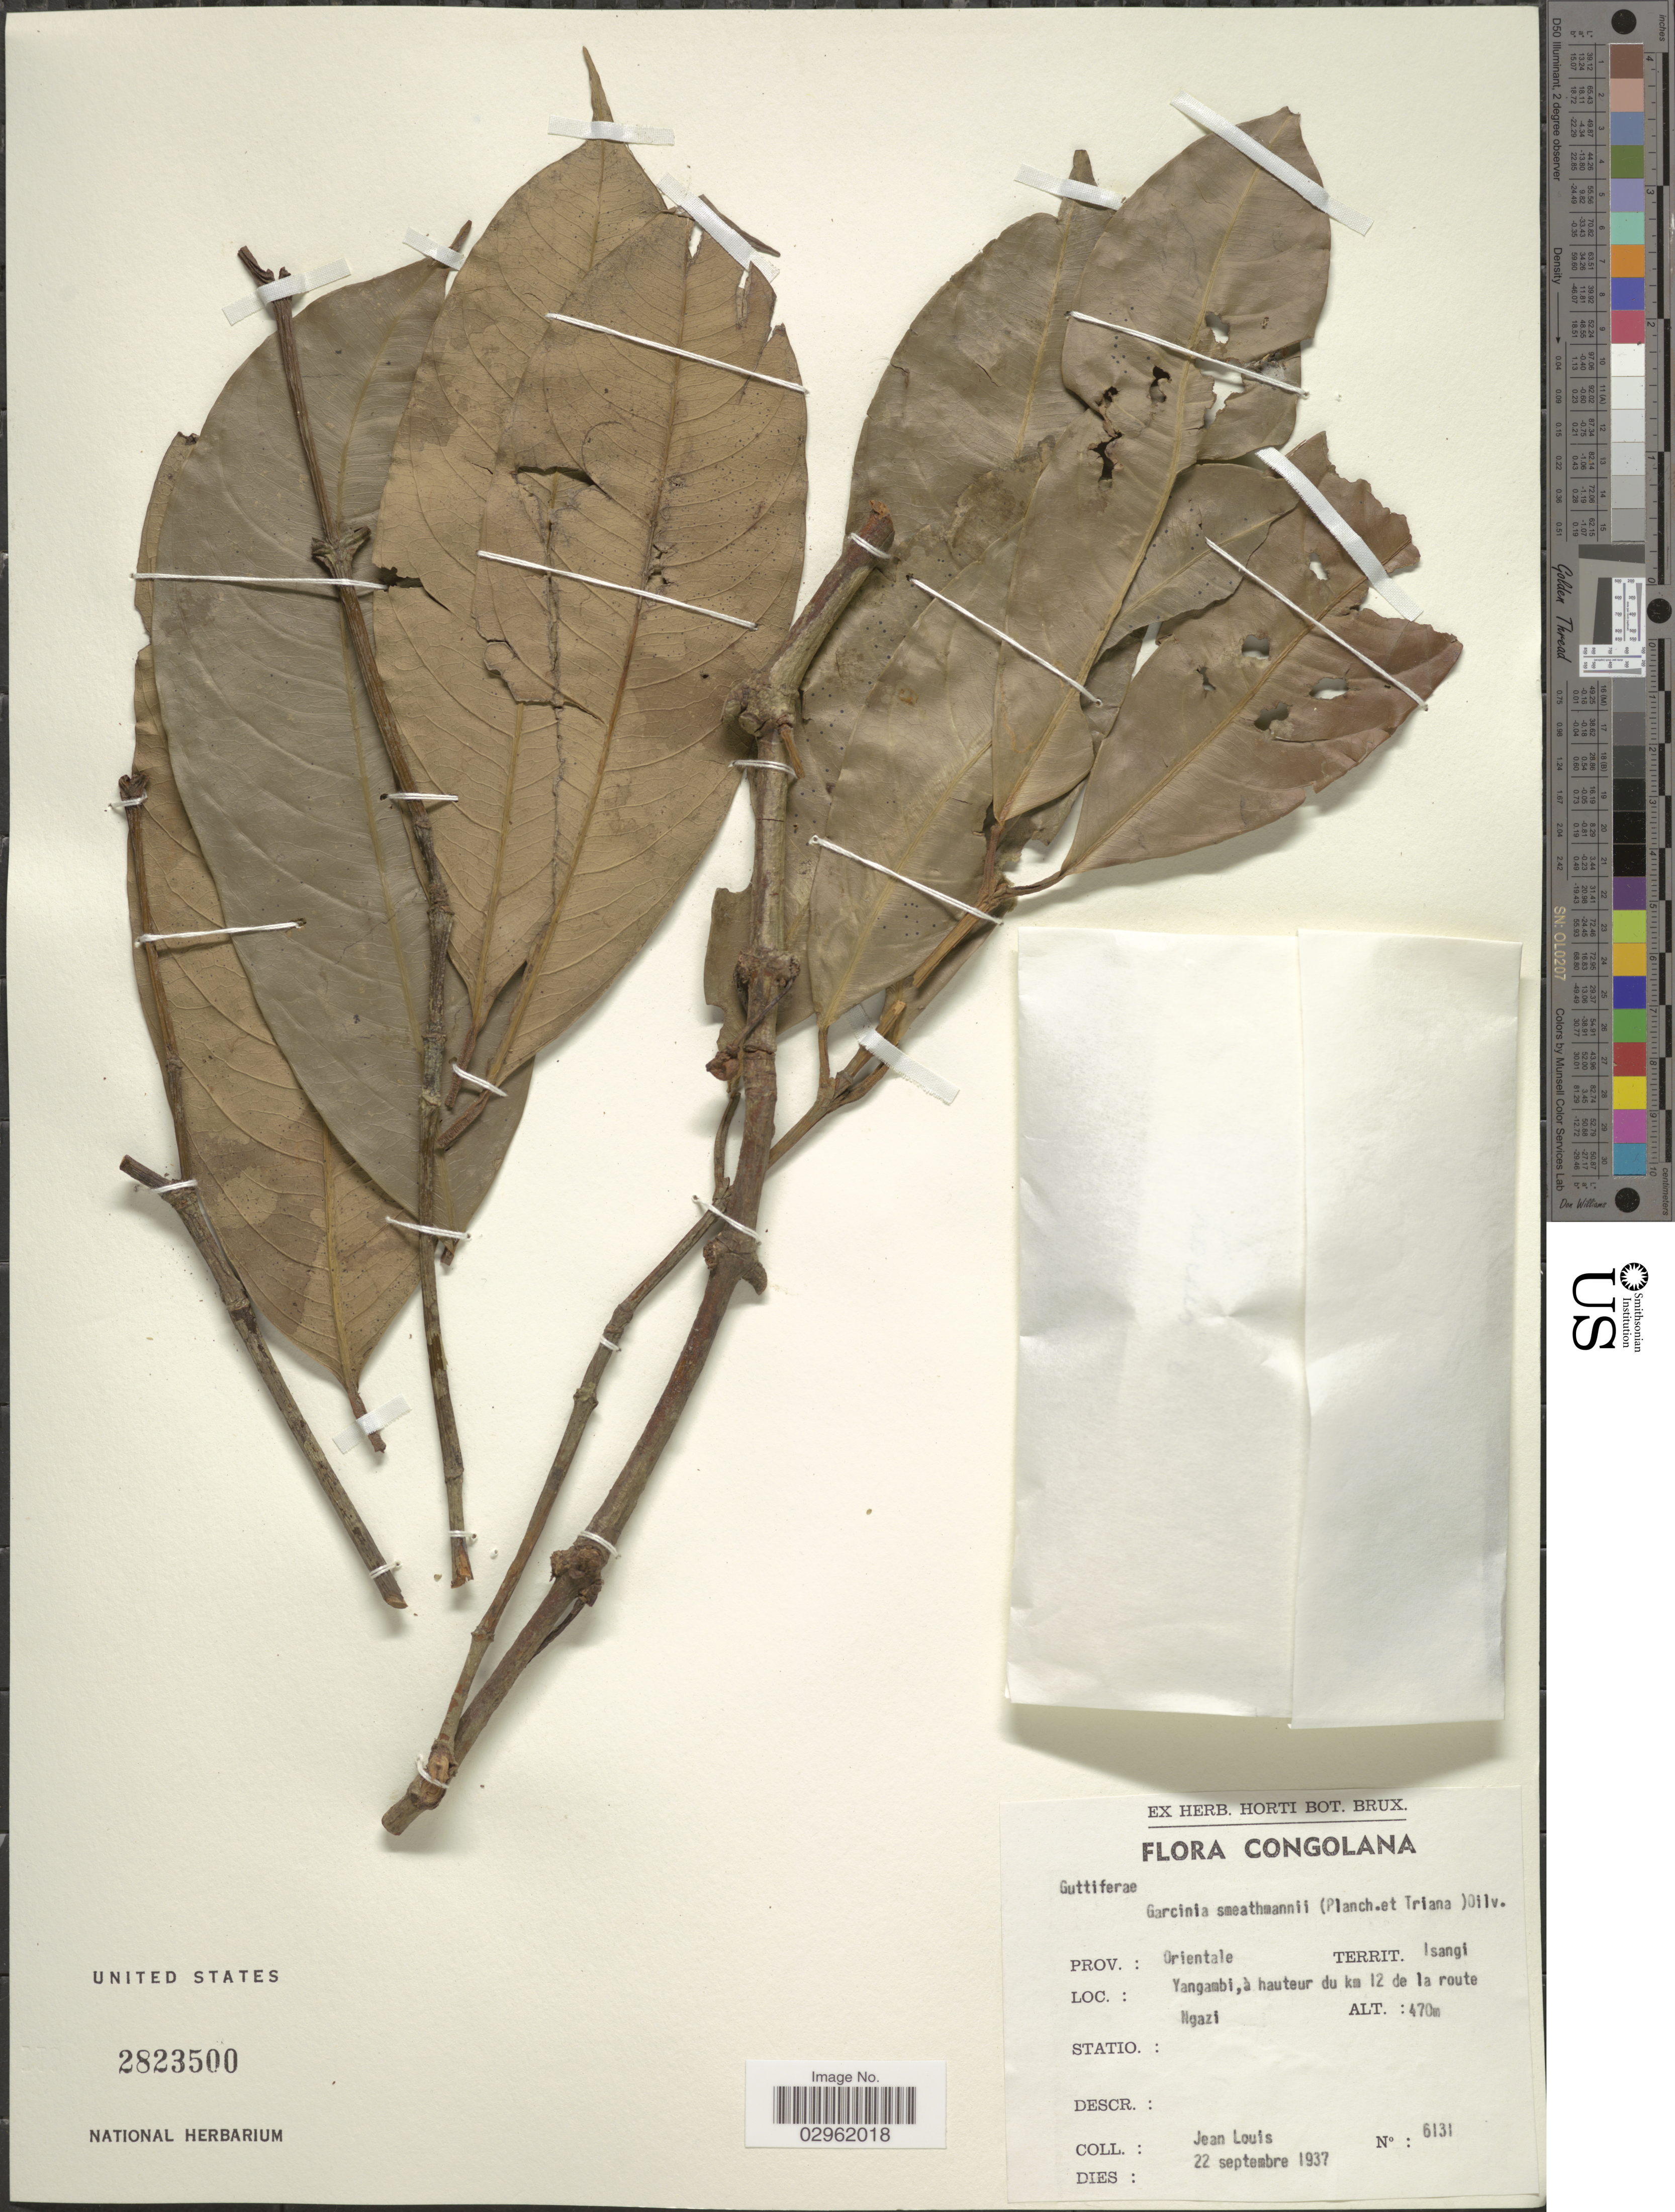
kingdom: Plantae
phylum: Tracheophyta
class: Magnoliopsida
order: Malpighiales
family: Clusiaceae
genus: Garcinia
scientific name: Garcinia smeathmannii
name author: (Planch. & Triana) Oliv.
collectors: J. Louis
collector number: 6131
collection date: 1937-09-22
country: Congo, Democratic Republic of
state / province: Tshopo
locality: Territ. Isangi. Yangambi, à hauteur du km 12 de la route Ngazi.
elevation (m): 470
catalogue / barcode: US 2823500